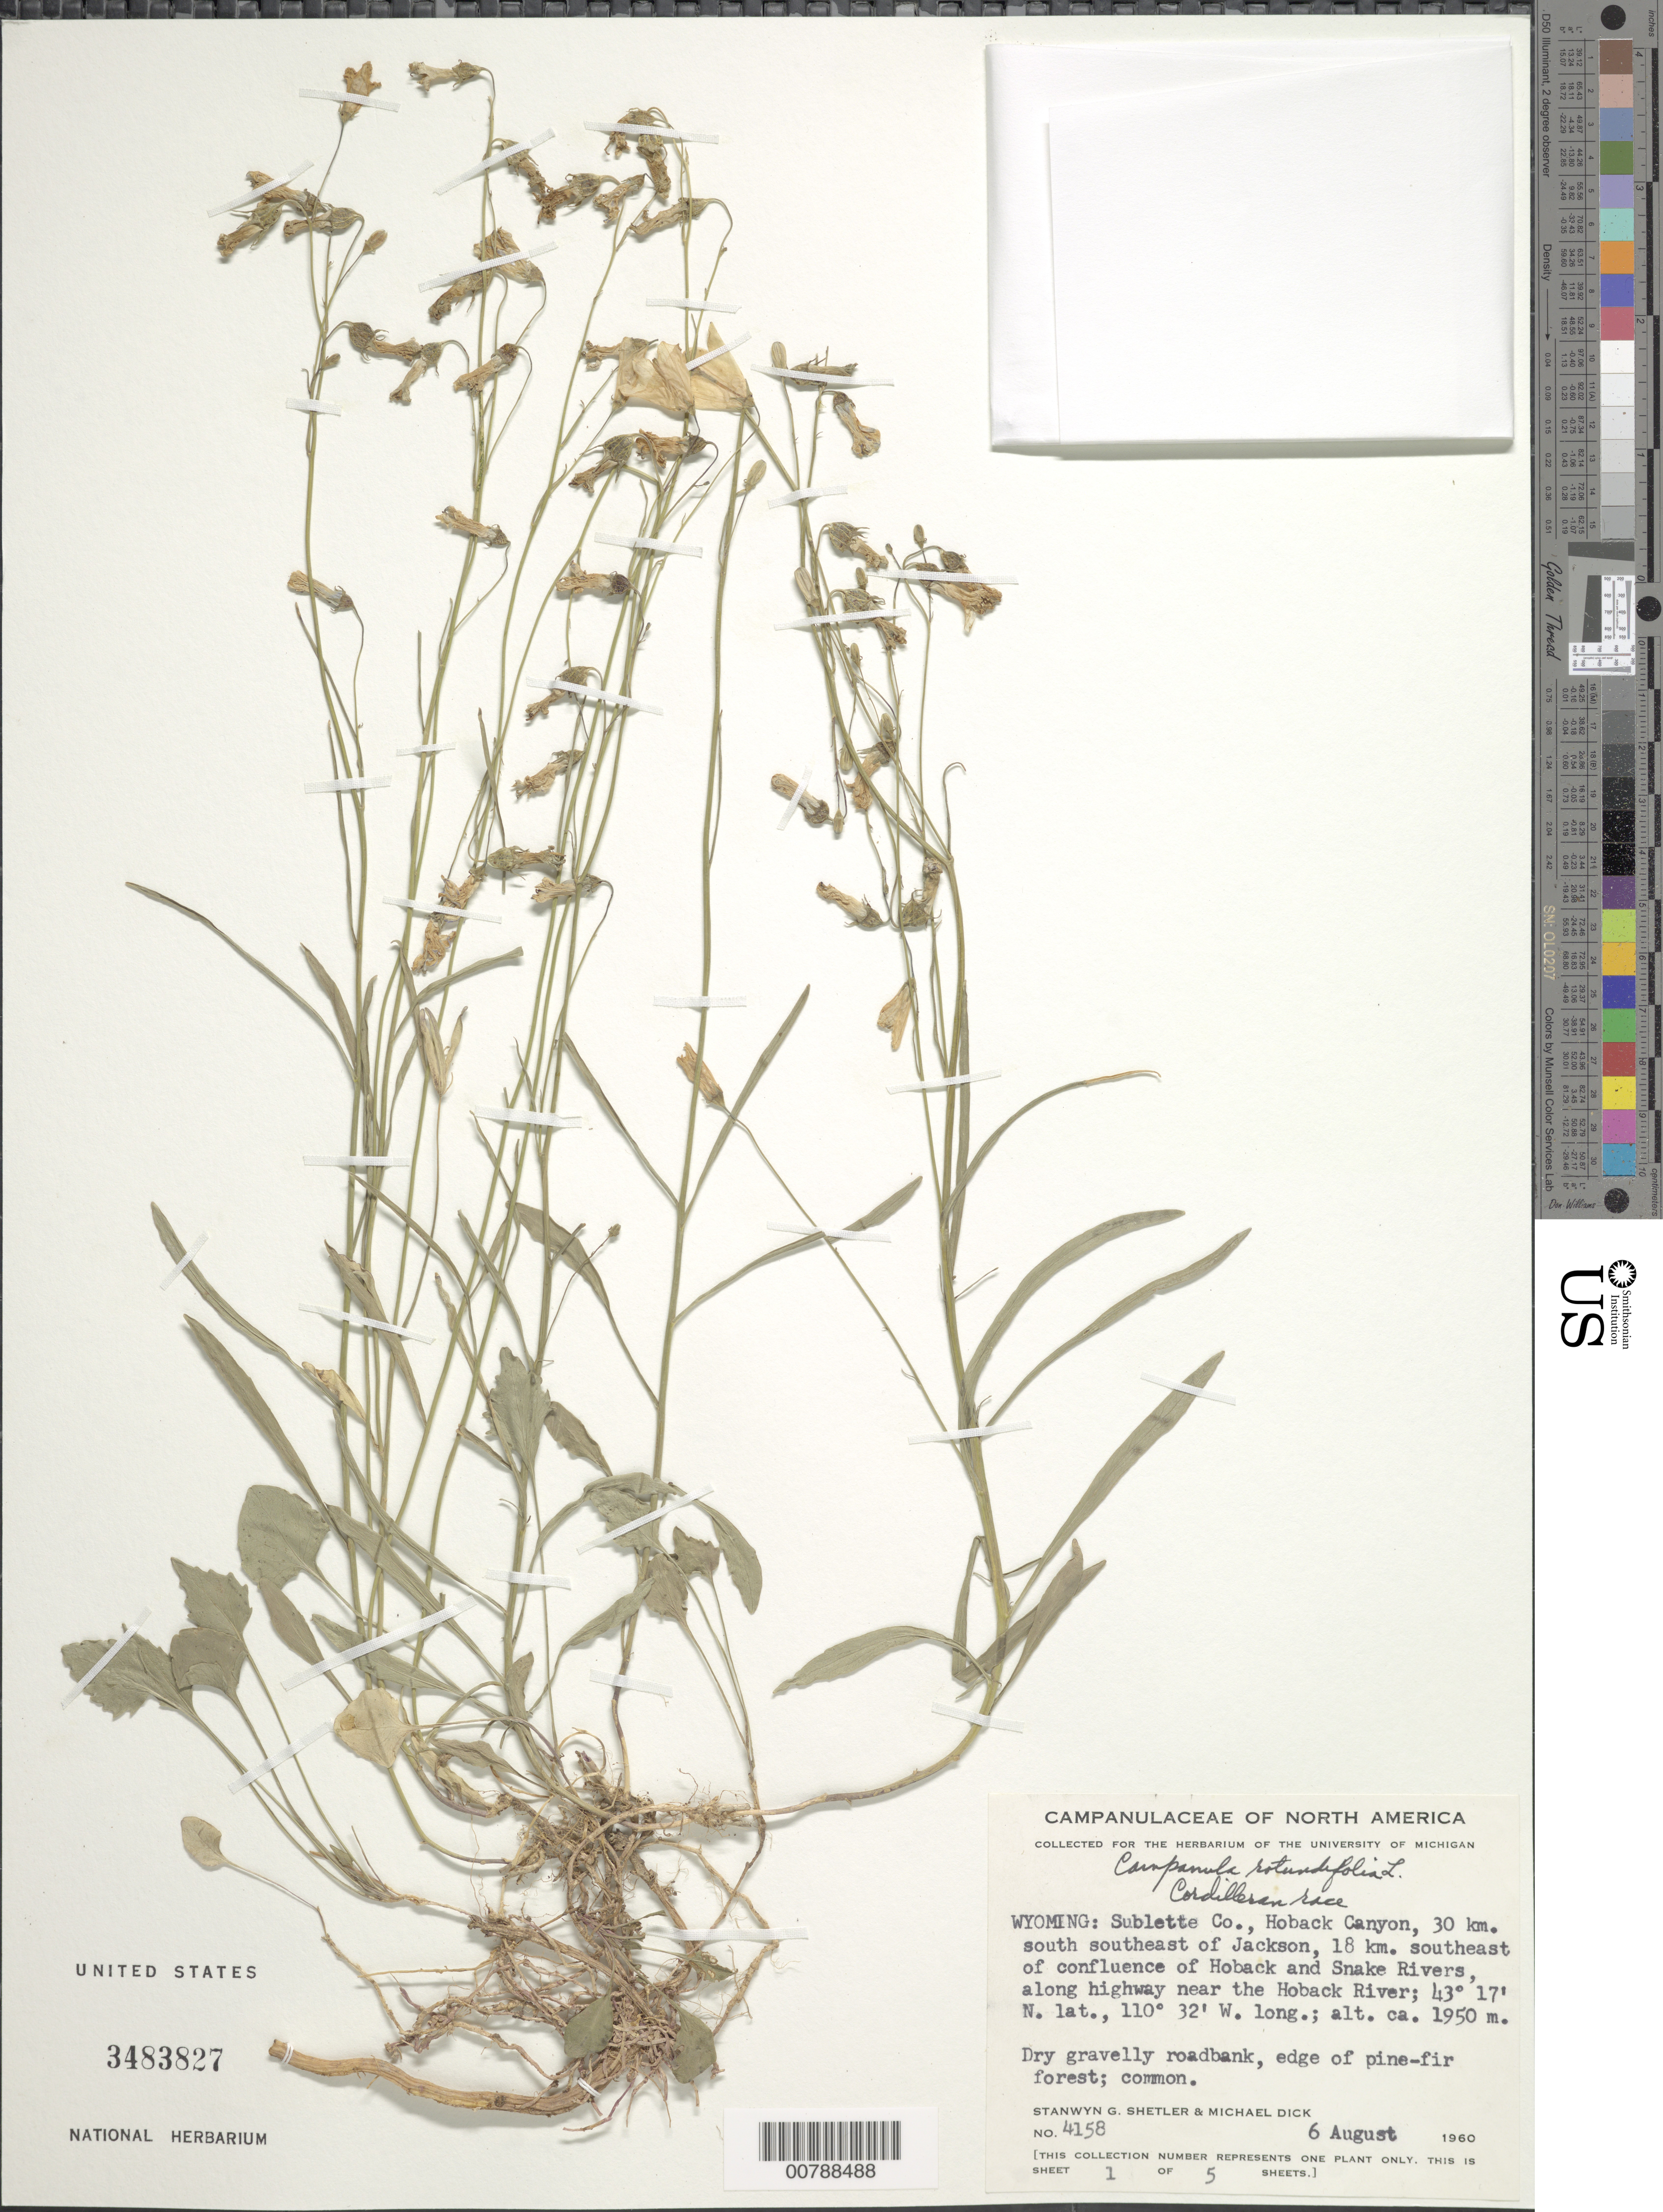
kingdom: Plantae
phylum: Tracheophyta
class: Magnoliopsida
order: Asterales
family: Campanulaceae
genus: Campanula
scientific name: Campanula rotundifolia L. Cordilleran race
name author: L.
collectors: S. Shetler & M. Dick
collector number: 4158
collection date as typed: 6 August 1960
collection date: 1960-08-06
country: United States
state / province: Wyoming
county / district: Sublette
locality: Hoback Canyon, 30 km. south southeast of Jackson, 18 km. southeast of confluence of Hoback and Snake Rivers, along highway near the Hoback River.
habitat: Dry gravelly roadbank, edge of pine-fir forest.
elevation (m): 1950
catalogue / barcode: US 3483827